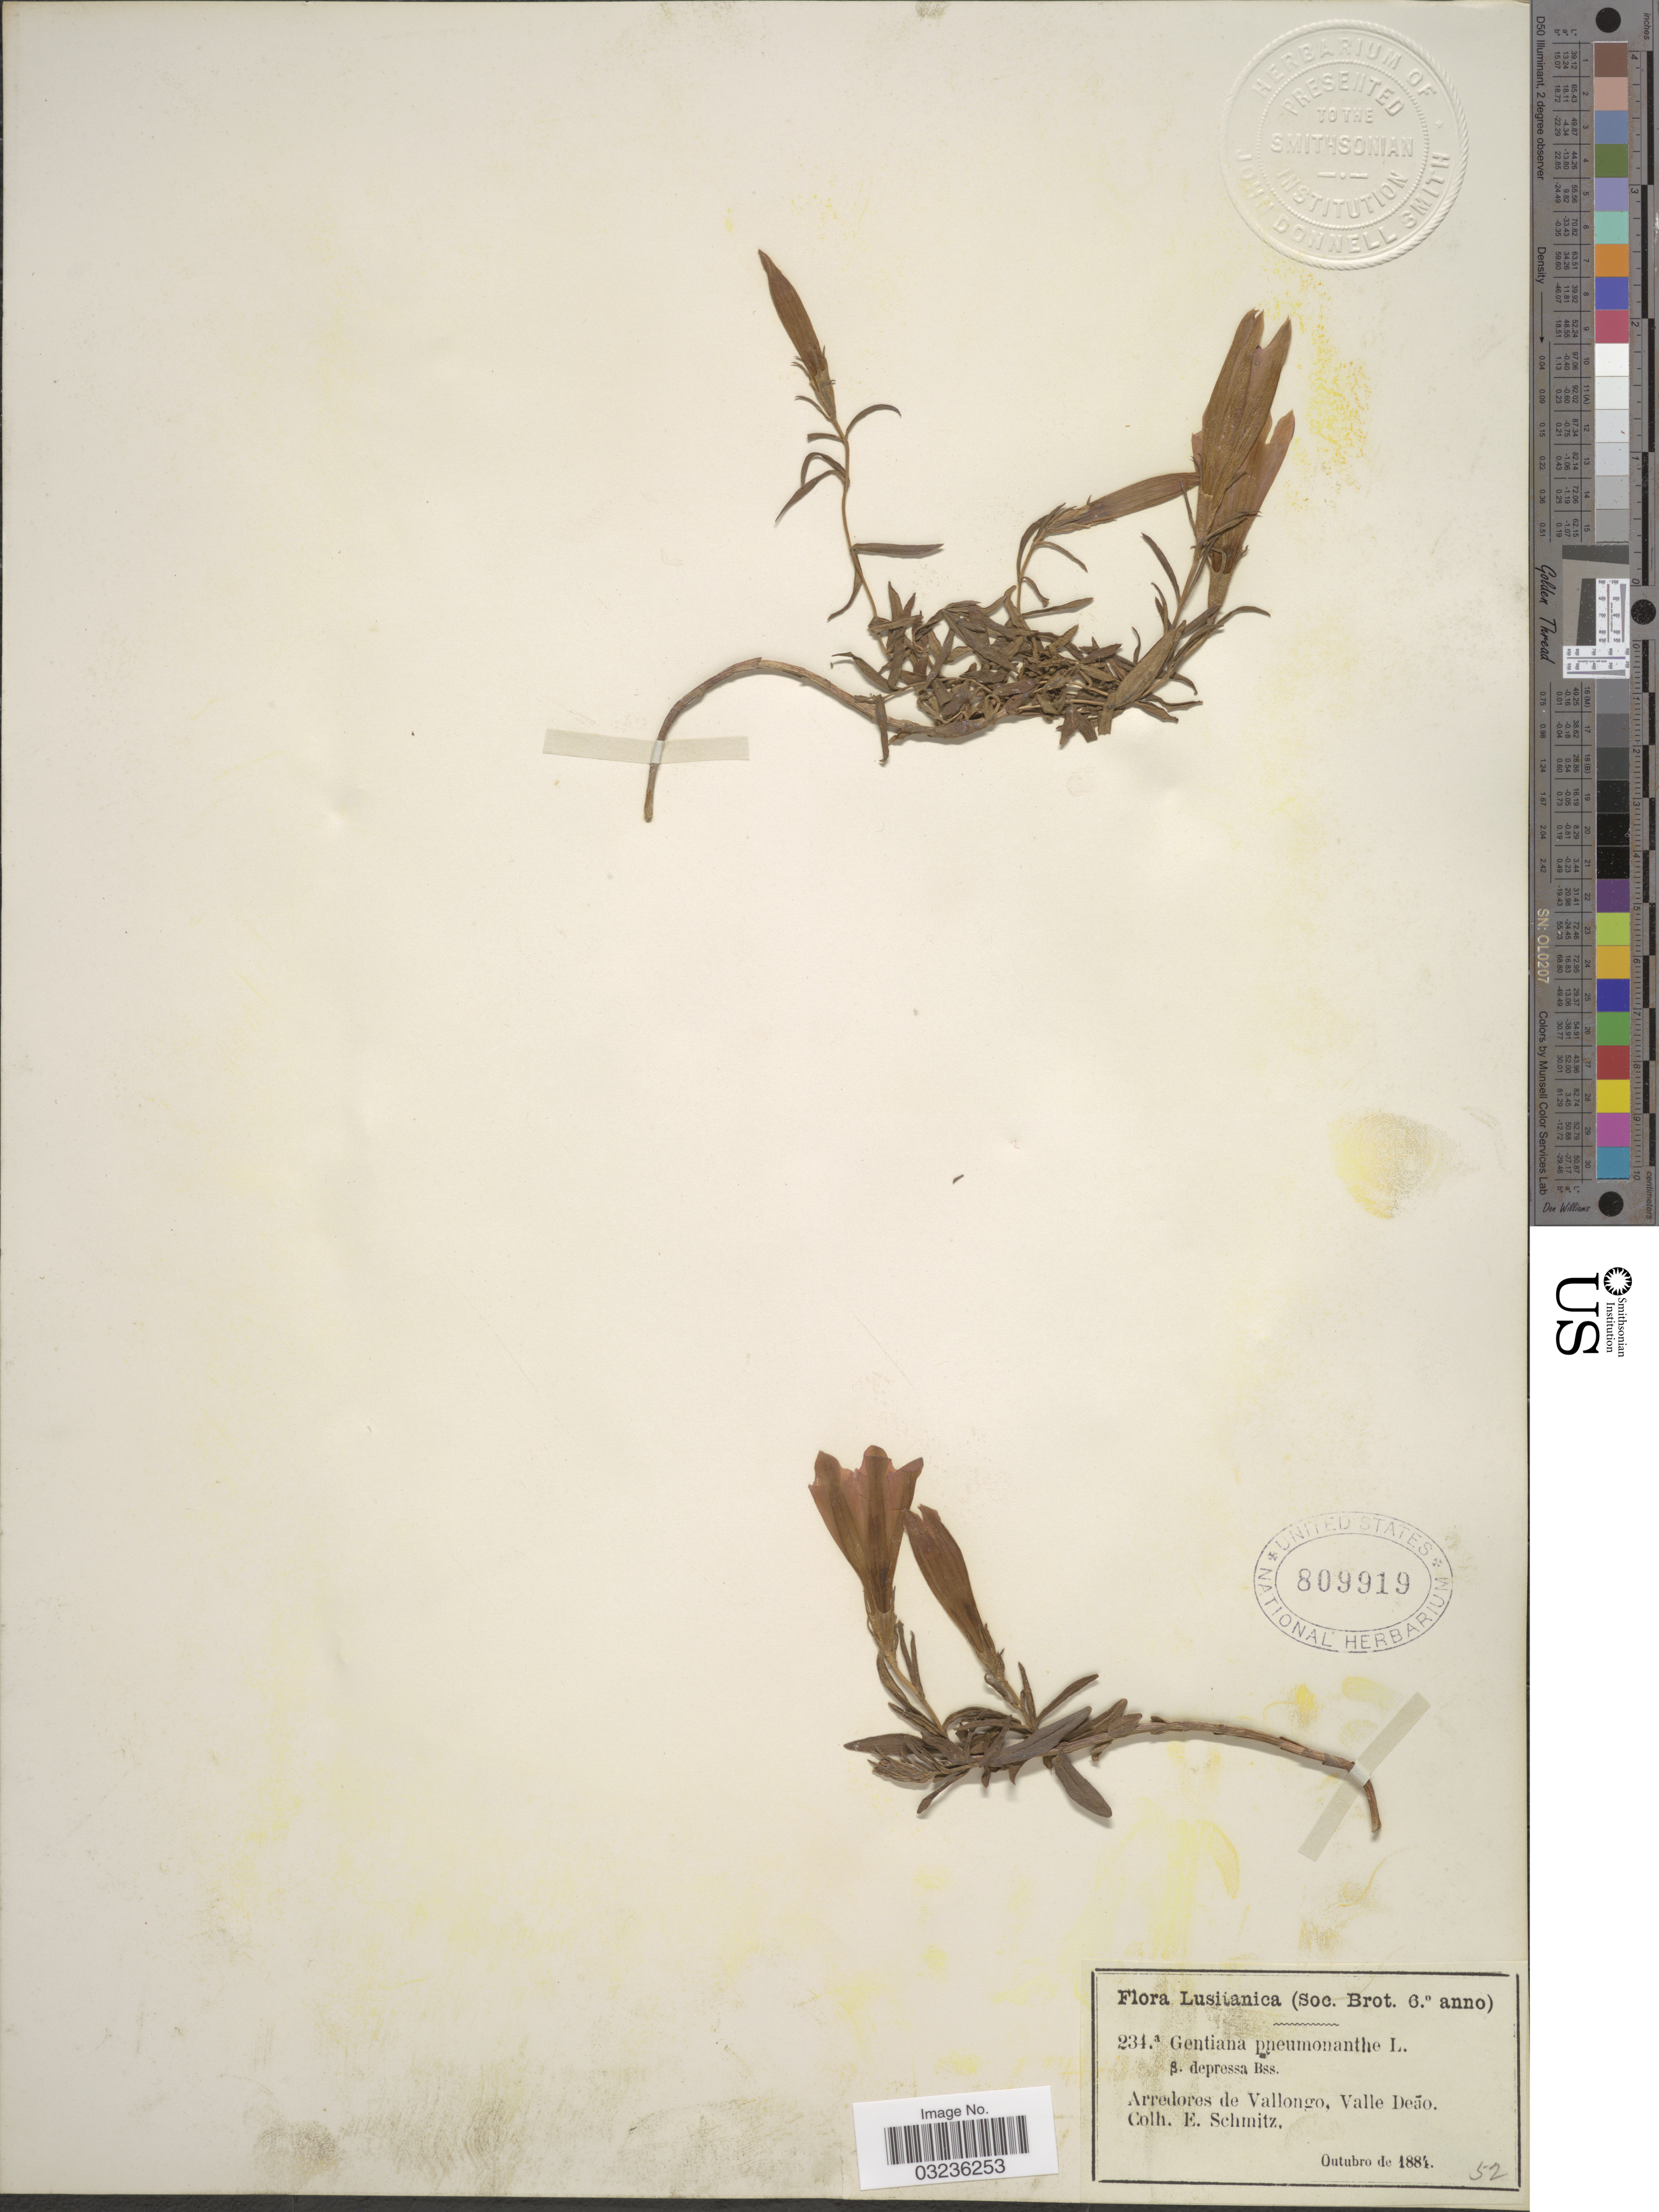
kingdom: Plantae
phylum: Tracheophyta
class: Magnoliopsida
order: Gentianales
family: Gentianaceae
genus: Gentiana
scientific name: Gentiana pneumonanthe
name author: L.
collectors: E. Schmitz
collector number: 234 a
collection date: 1884-10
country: Portugal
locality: Lusitanica, Arredores de Vallongo, Valle Deão.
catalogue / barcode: US 809919